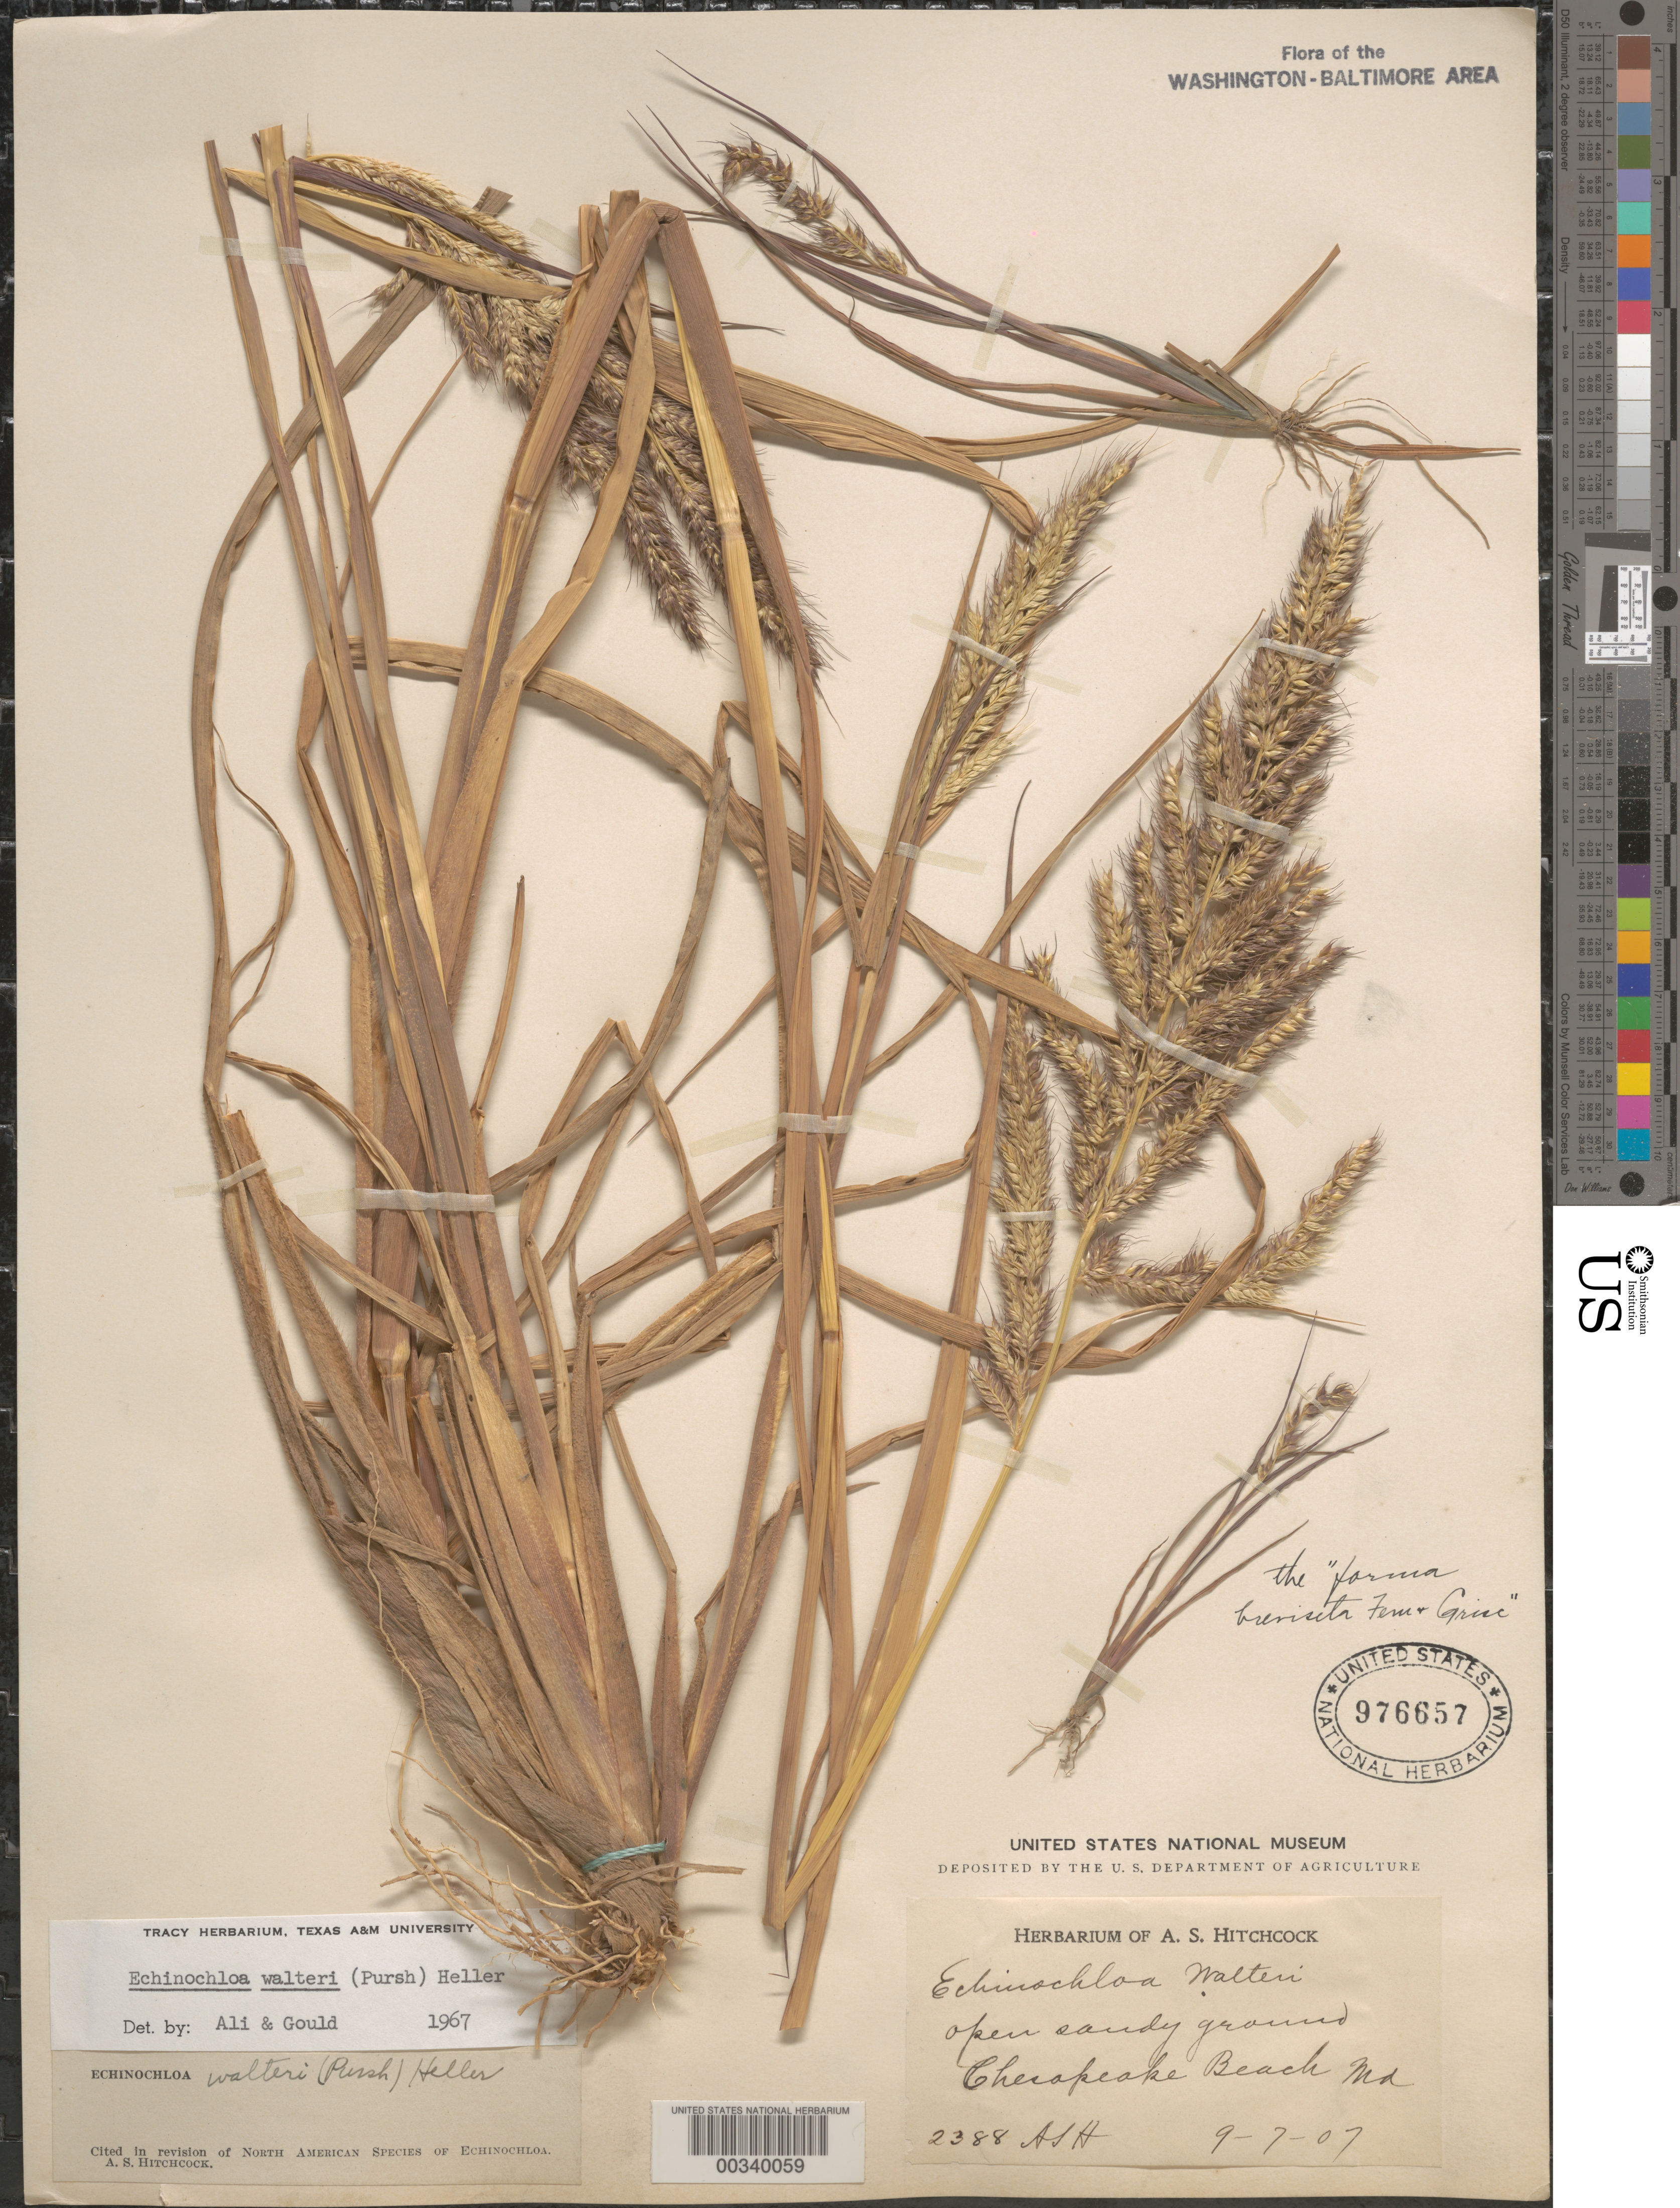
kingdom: Plantae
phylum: Tracheophyta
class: Liliopsida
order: Poales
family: Poaceae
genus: Echinochloa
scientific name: Echinochloa walteri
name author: (Pursh) A. Heller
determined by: Ali, M. A.; Gould, F. W.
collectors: A. S. Hitchcock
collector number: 2388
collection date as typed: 07 Sep 1907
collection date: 1907-09-07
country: United States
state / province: Maryland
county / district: Calvert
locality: Chesapeake Beach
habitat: Open sandy ground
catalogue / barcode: US 976657